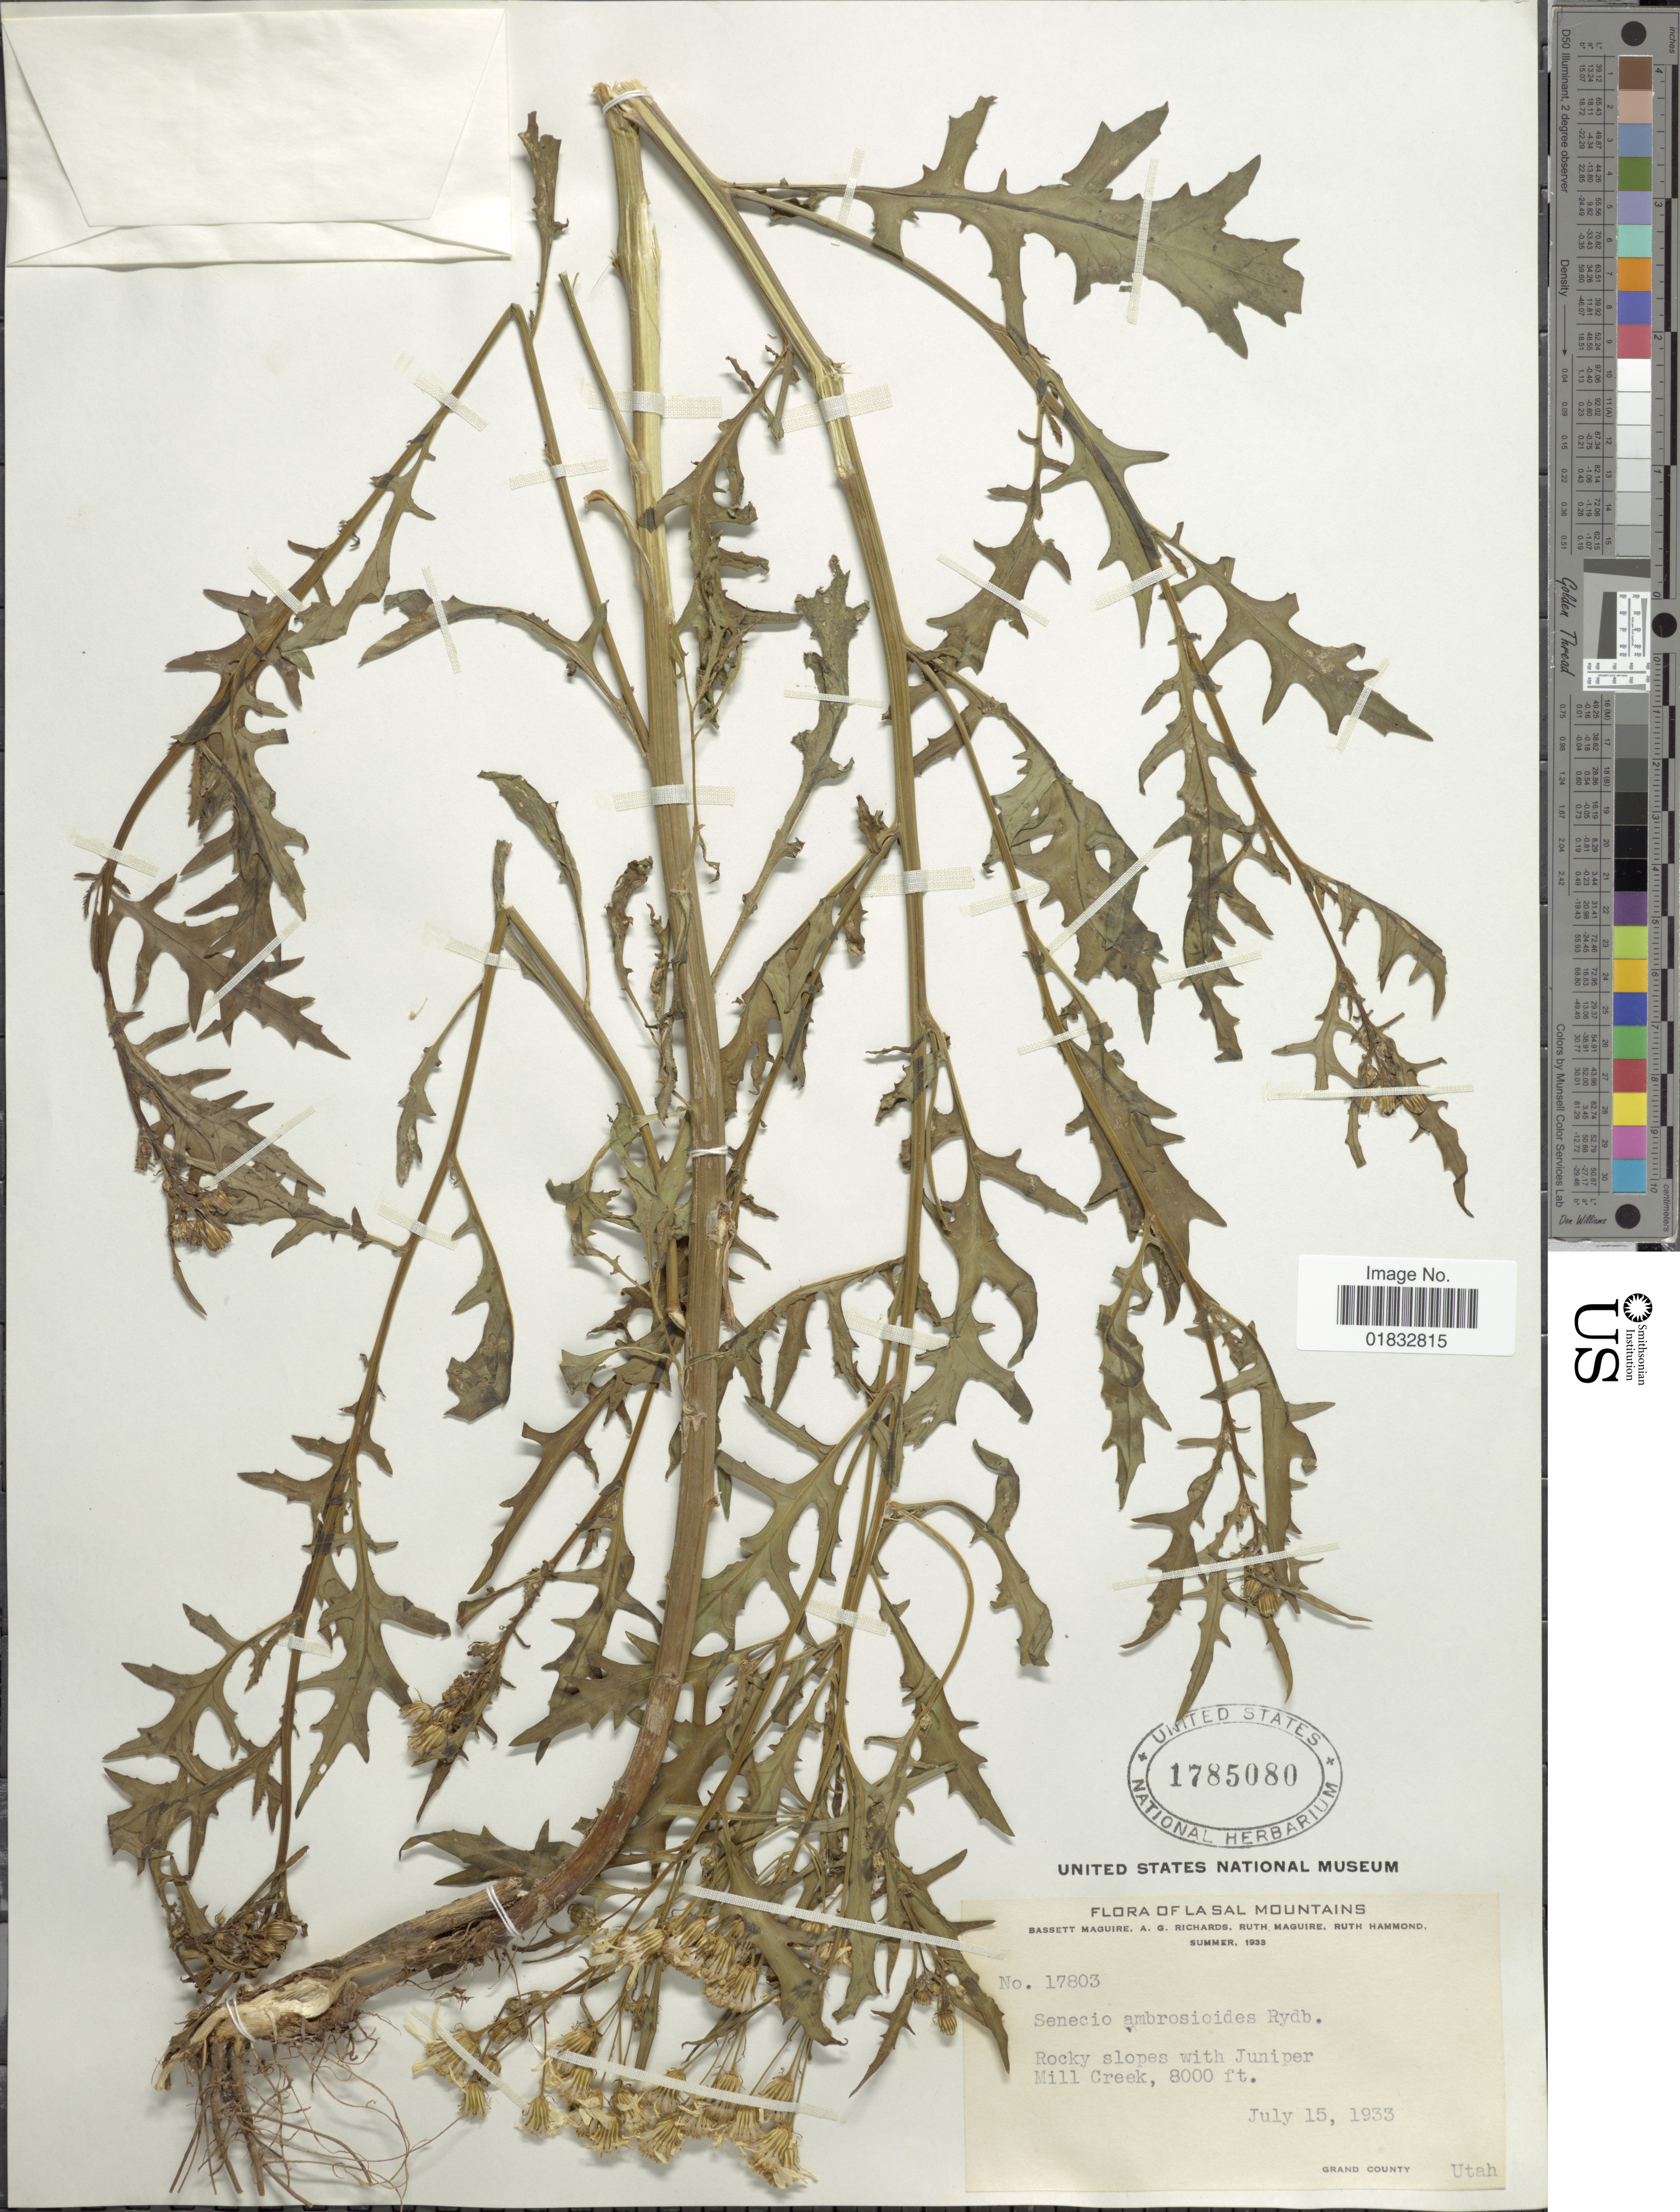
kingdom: Plantae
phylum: Tracheophyta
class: Magnoliopsida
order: Asterales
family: Asteraceae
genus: Senecio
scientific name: Senecio eremophilus var. kingii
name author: (Rydb.) Greenm.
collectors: B. Maguire, A. Richards, R. R. Maguire & R. Hammond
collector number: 17803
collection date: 1933-07-15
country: United States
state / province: Utah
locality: La Sal Mountains, Rocky slope with Juniper Mill Creek, Grand County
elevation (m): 2438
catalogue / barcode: US 1785080